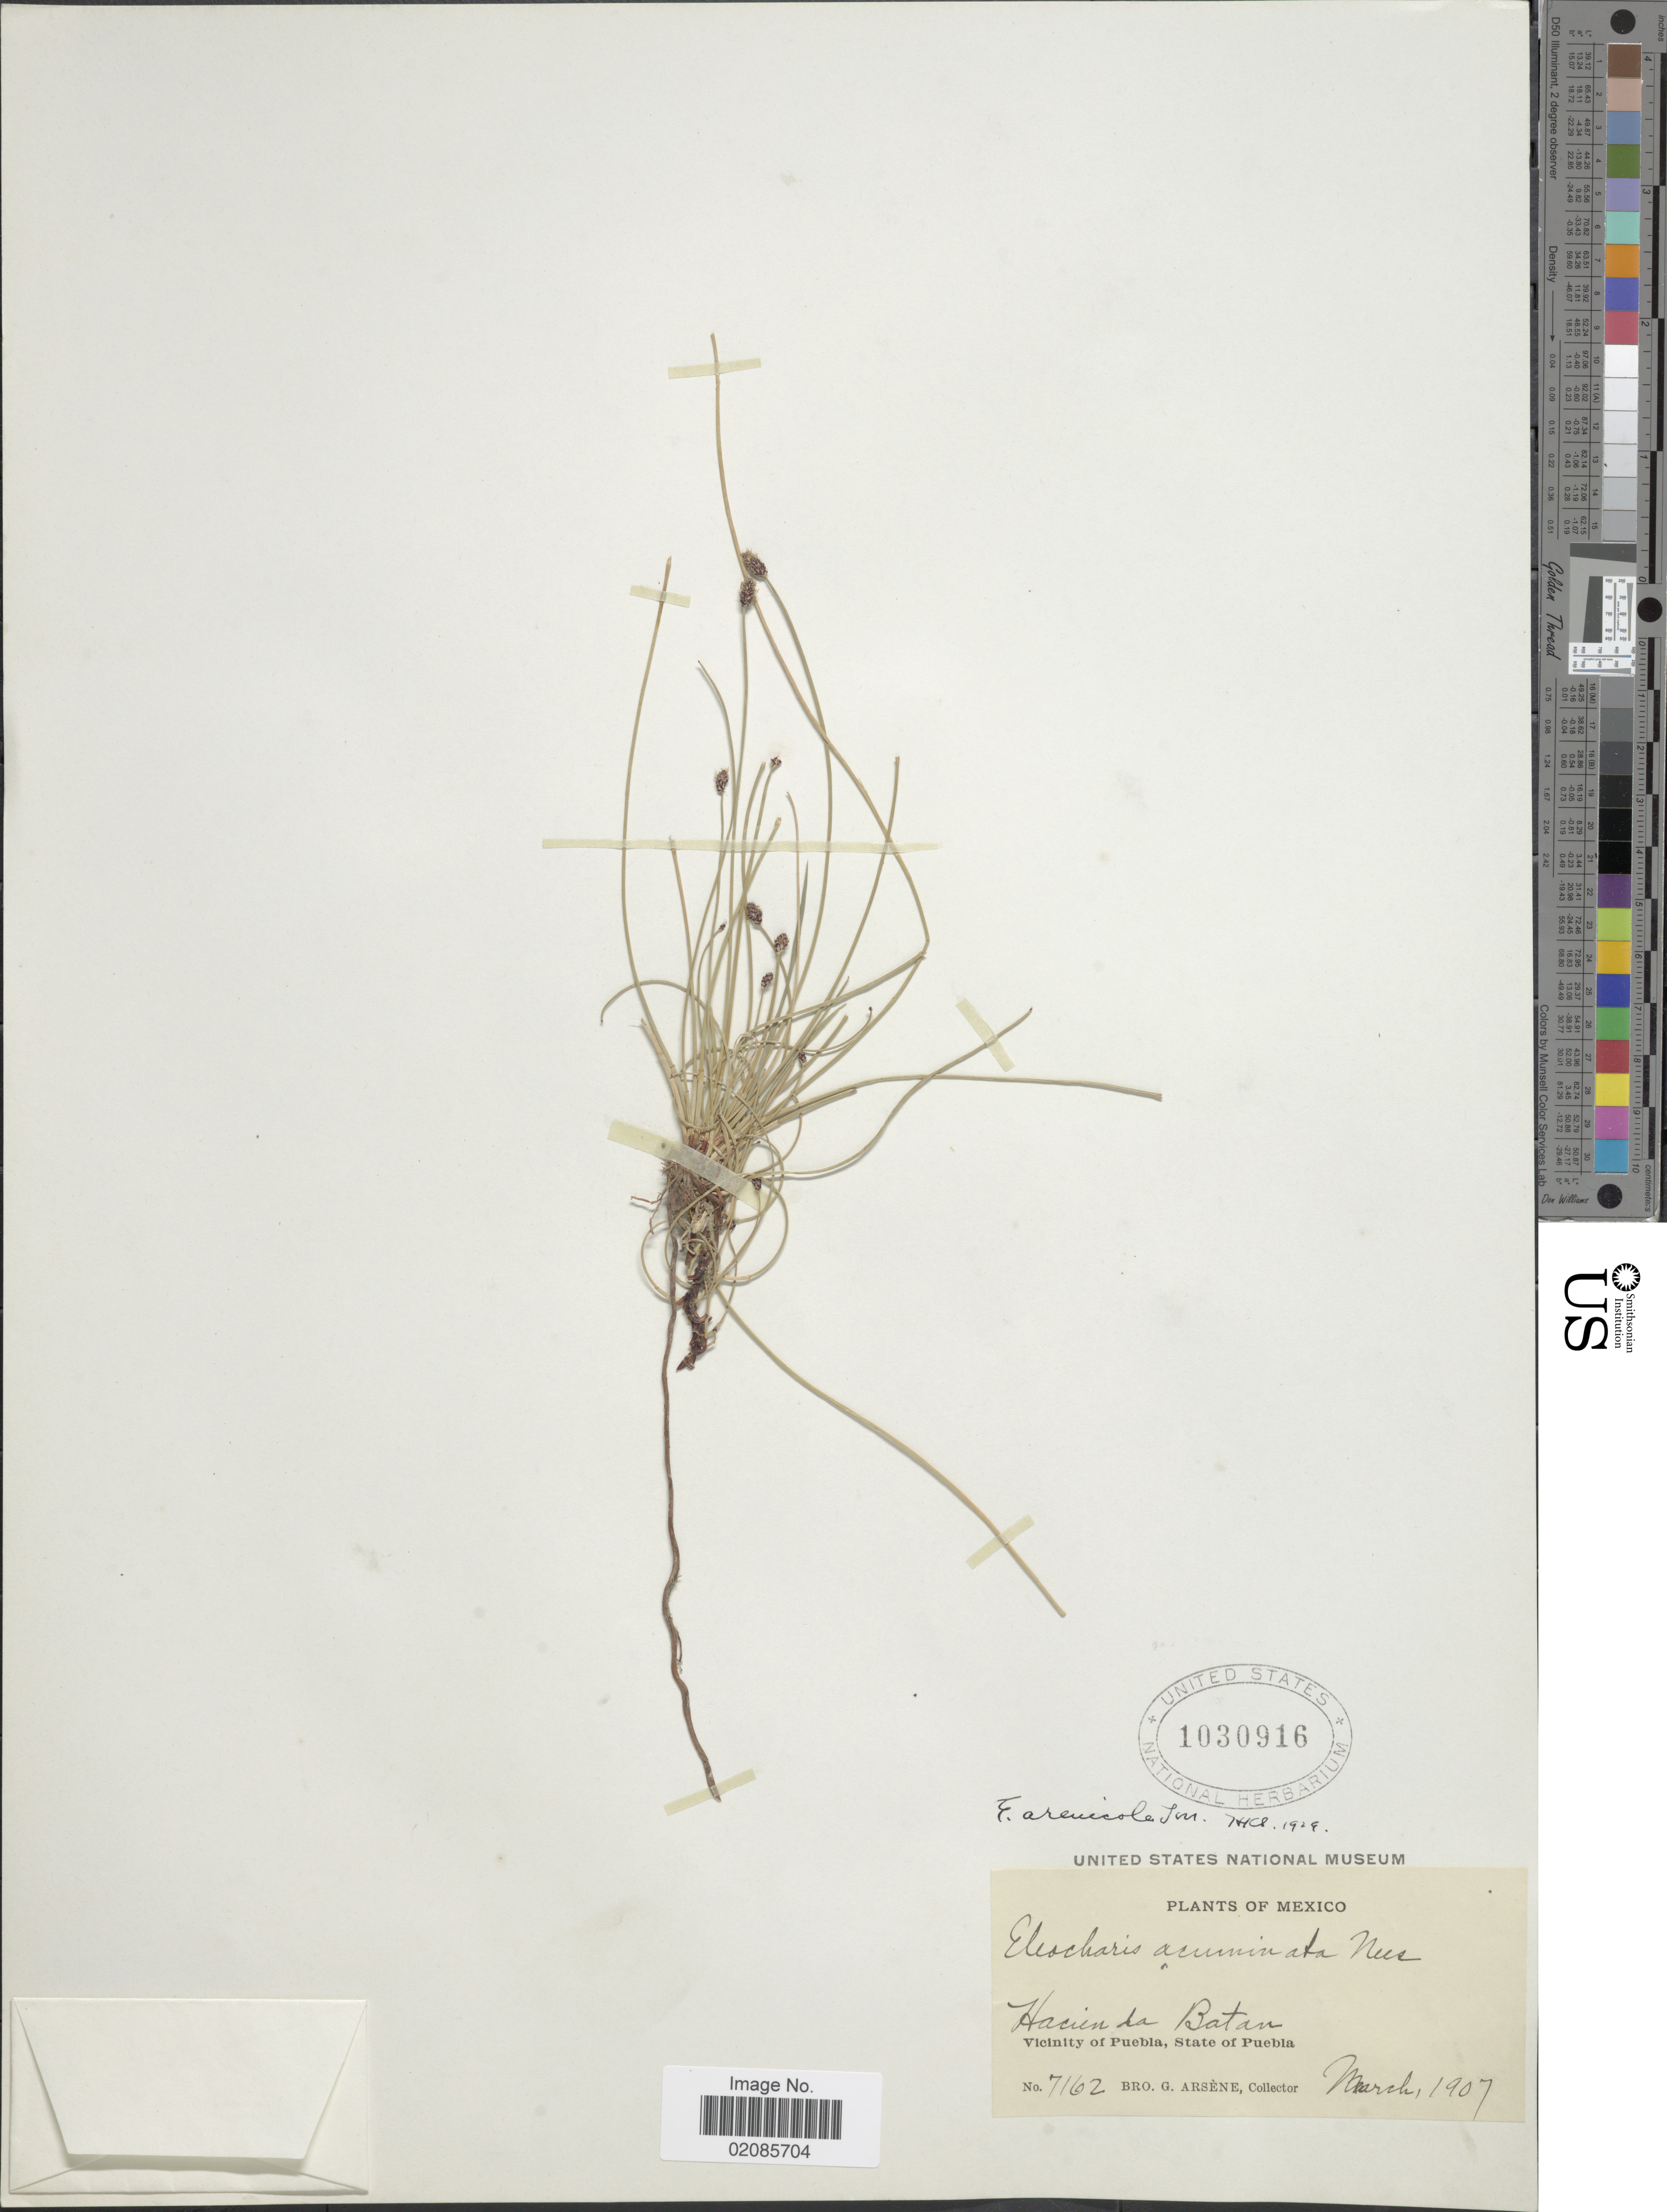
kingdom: Plantae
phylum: Tracheophyta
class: Liliopsida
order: Poales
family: Cyperaceae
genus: Eleocharis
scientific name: Eleocharis montevidensis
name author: Kunth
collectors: Bro. G. Arsène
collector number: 7162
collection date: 1907-03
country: Mexico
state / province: Puebla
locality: Hacienda Batan, Vicinity of Puebla.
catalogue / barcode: US 1030916